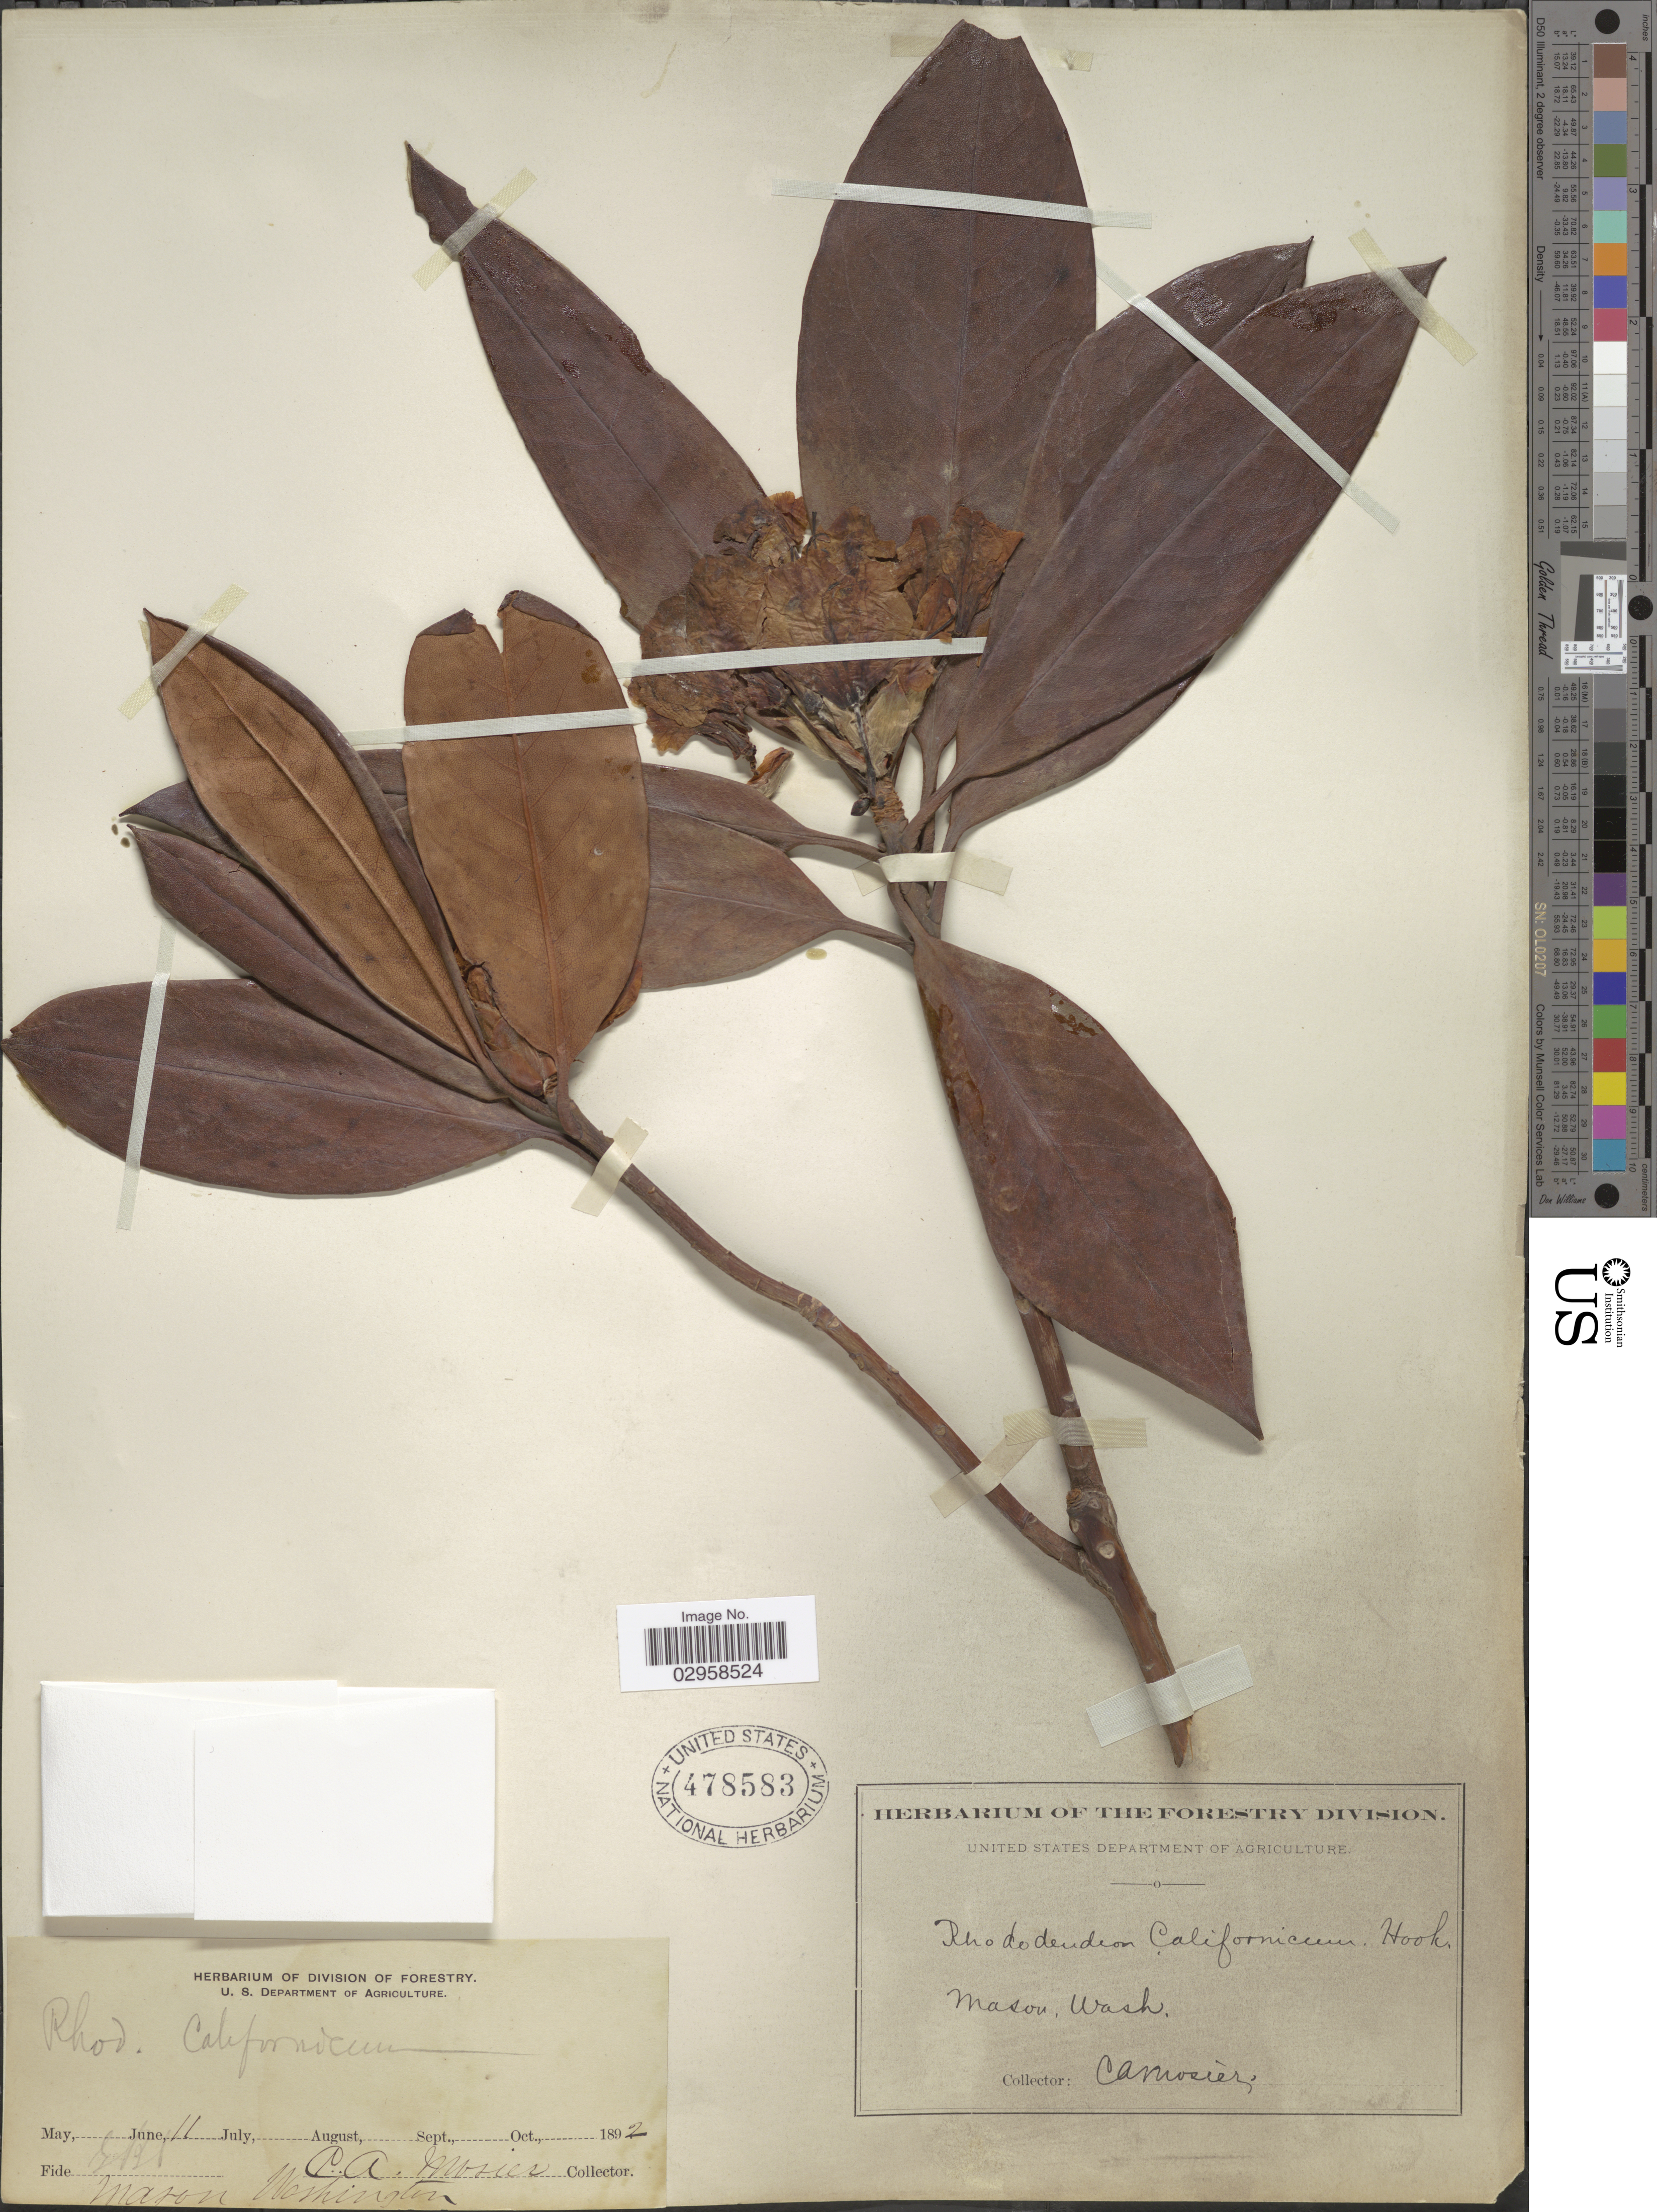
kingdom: Plantae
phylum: Tracheophyta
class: Magnoliopsida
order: Ericales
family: Ericaceae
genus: Rhododendron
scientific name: Rhododendron macrophyllum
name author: D. Don ex G. Don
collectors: C. A. Mosier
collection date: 1892-07-11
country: United States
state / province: Washington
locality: Mason.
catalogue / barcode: US 478583